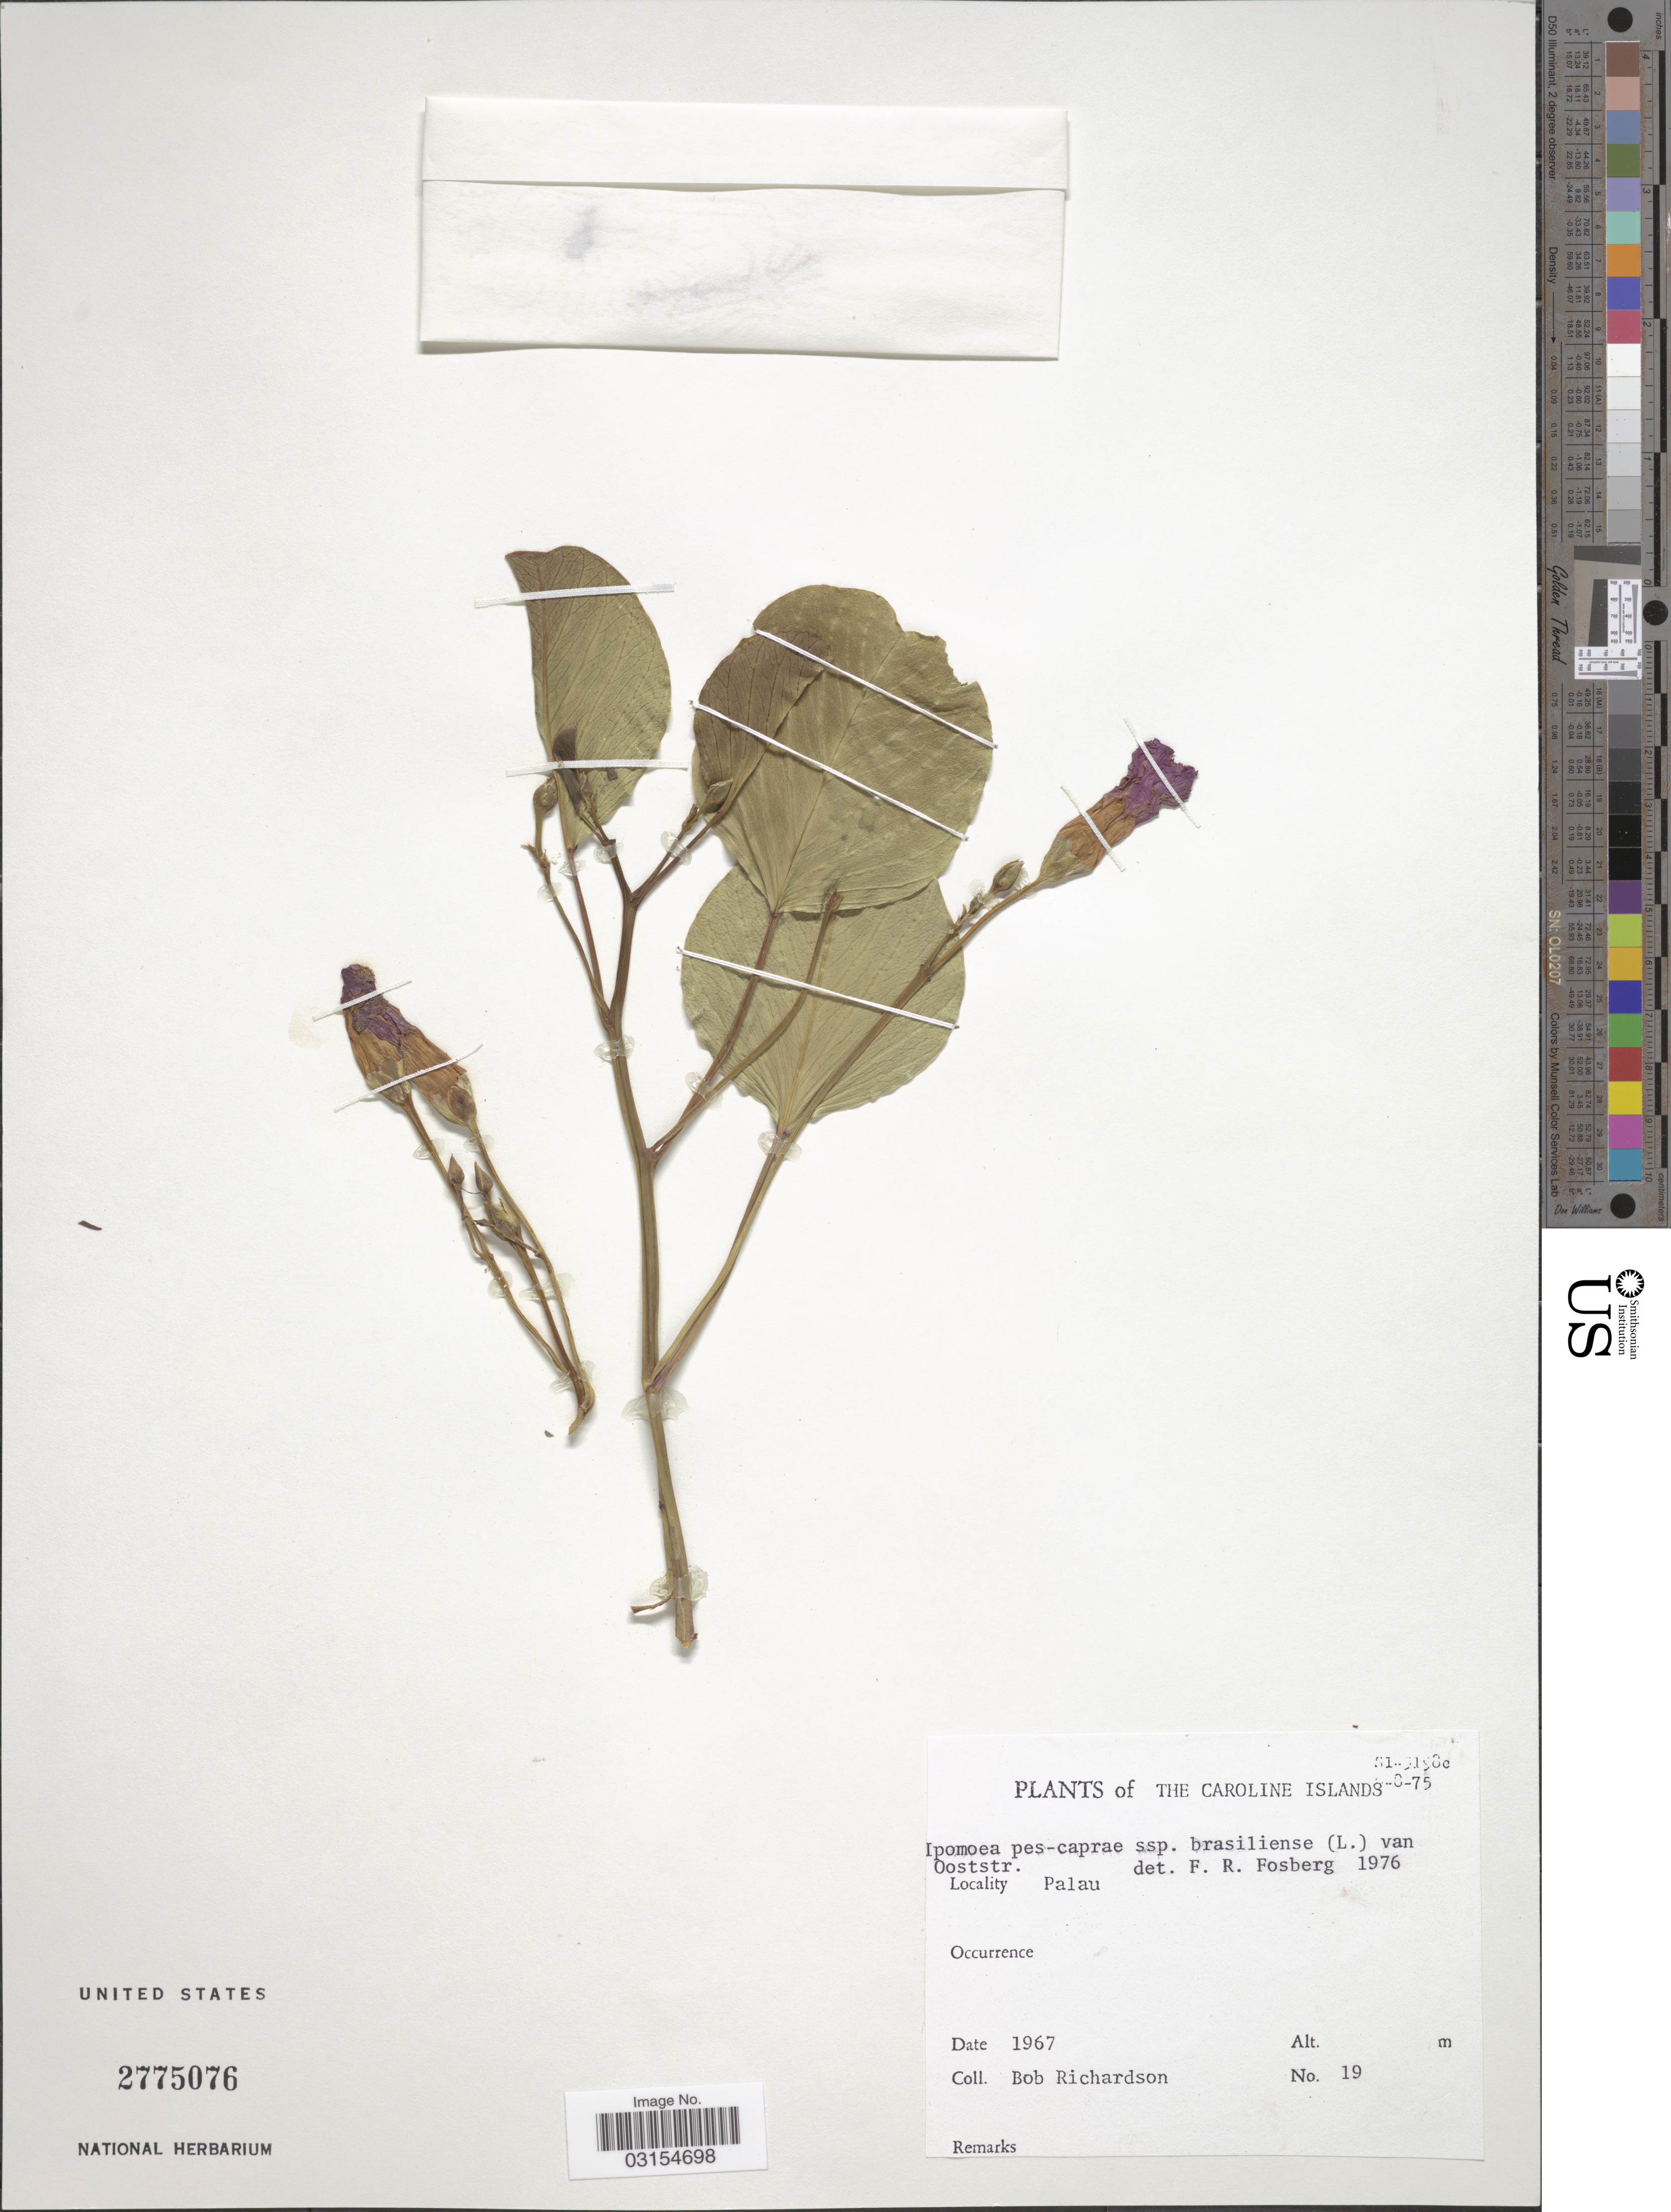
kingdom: Plantae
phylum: Tracheophyta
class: Magnoliopsida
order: Solanales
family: Convolvulaceae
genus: Ipomoea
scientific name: Ipomoea pes-caprae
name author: (L.) R. Br.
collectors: B. Richardson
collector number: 19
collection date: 1967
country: Palau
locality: The Caroline Islands, Palau.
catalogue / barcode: US 2775076